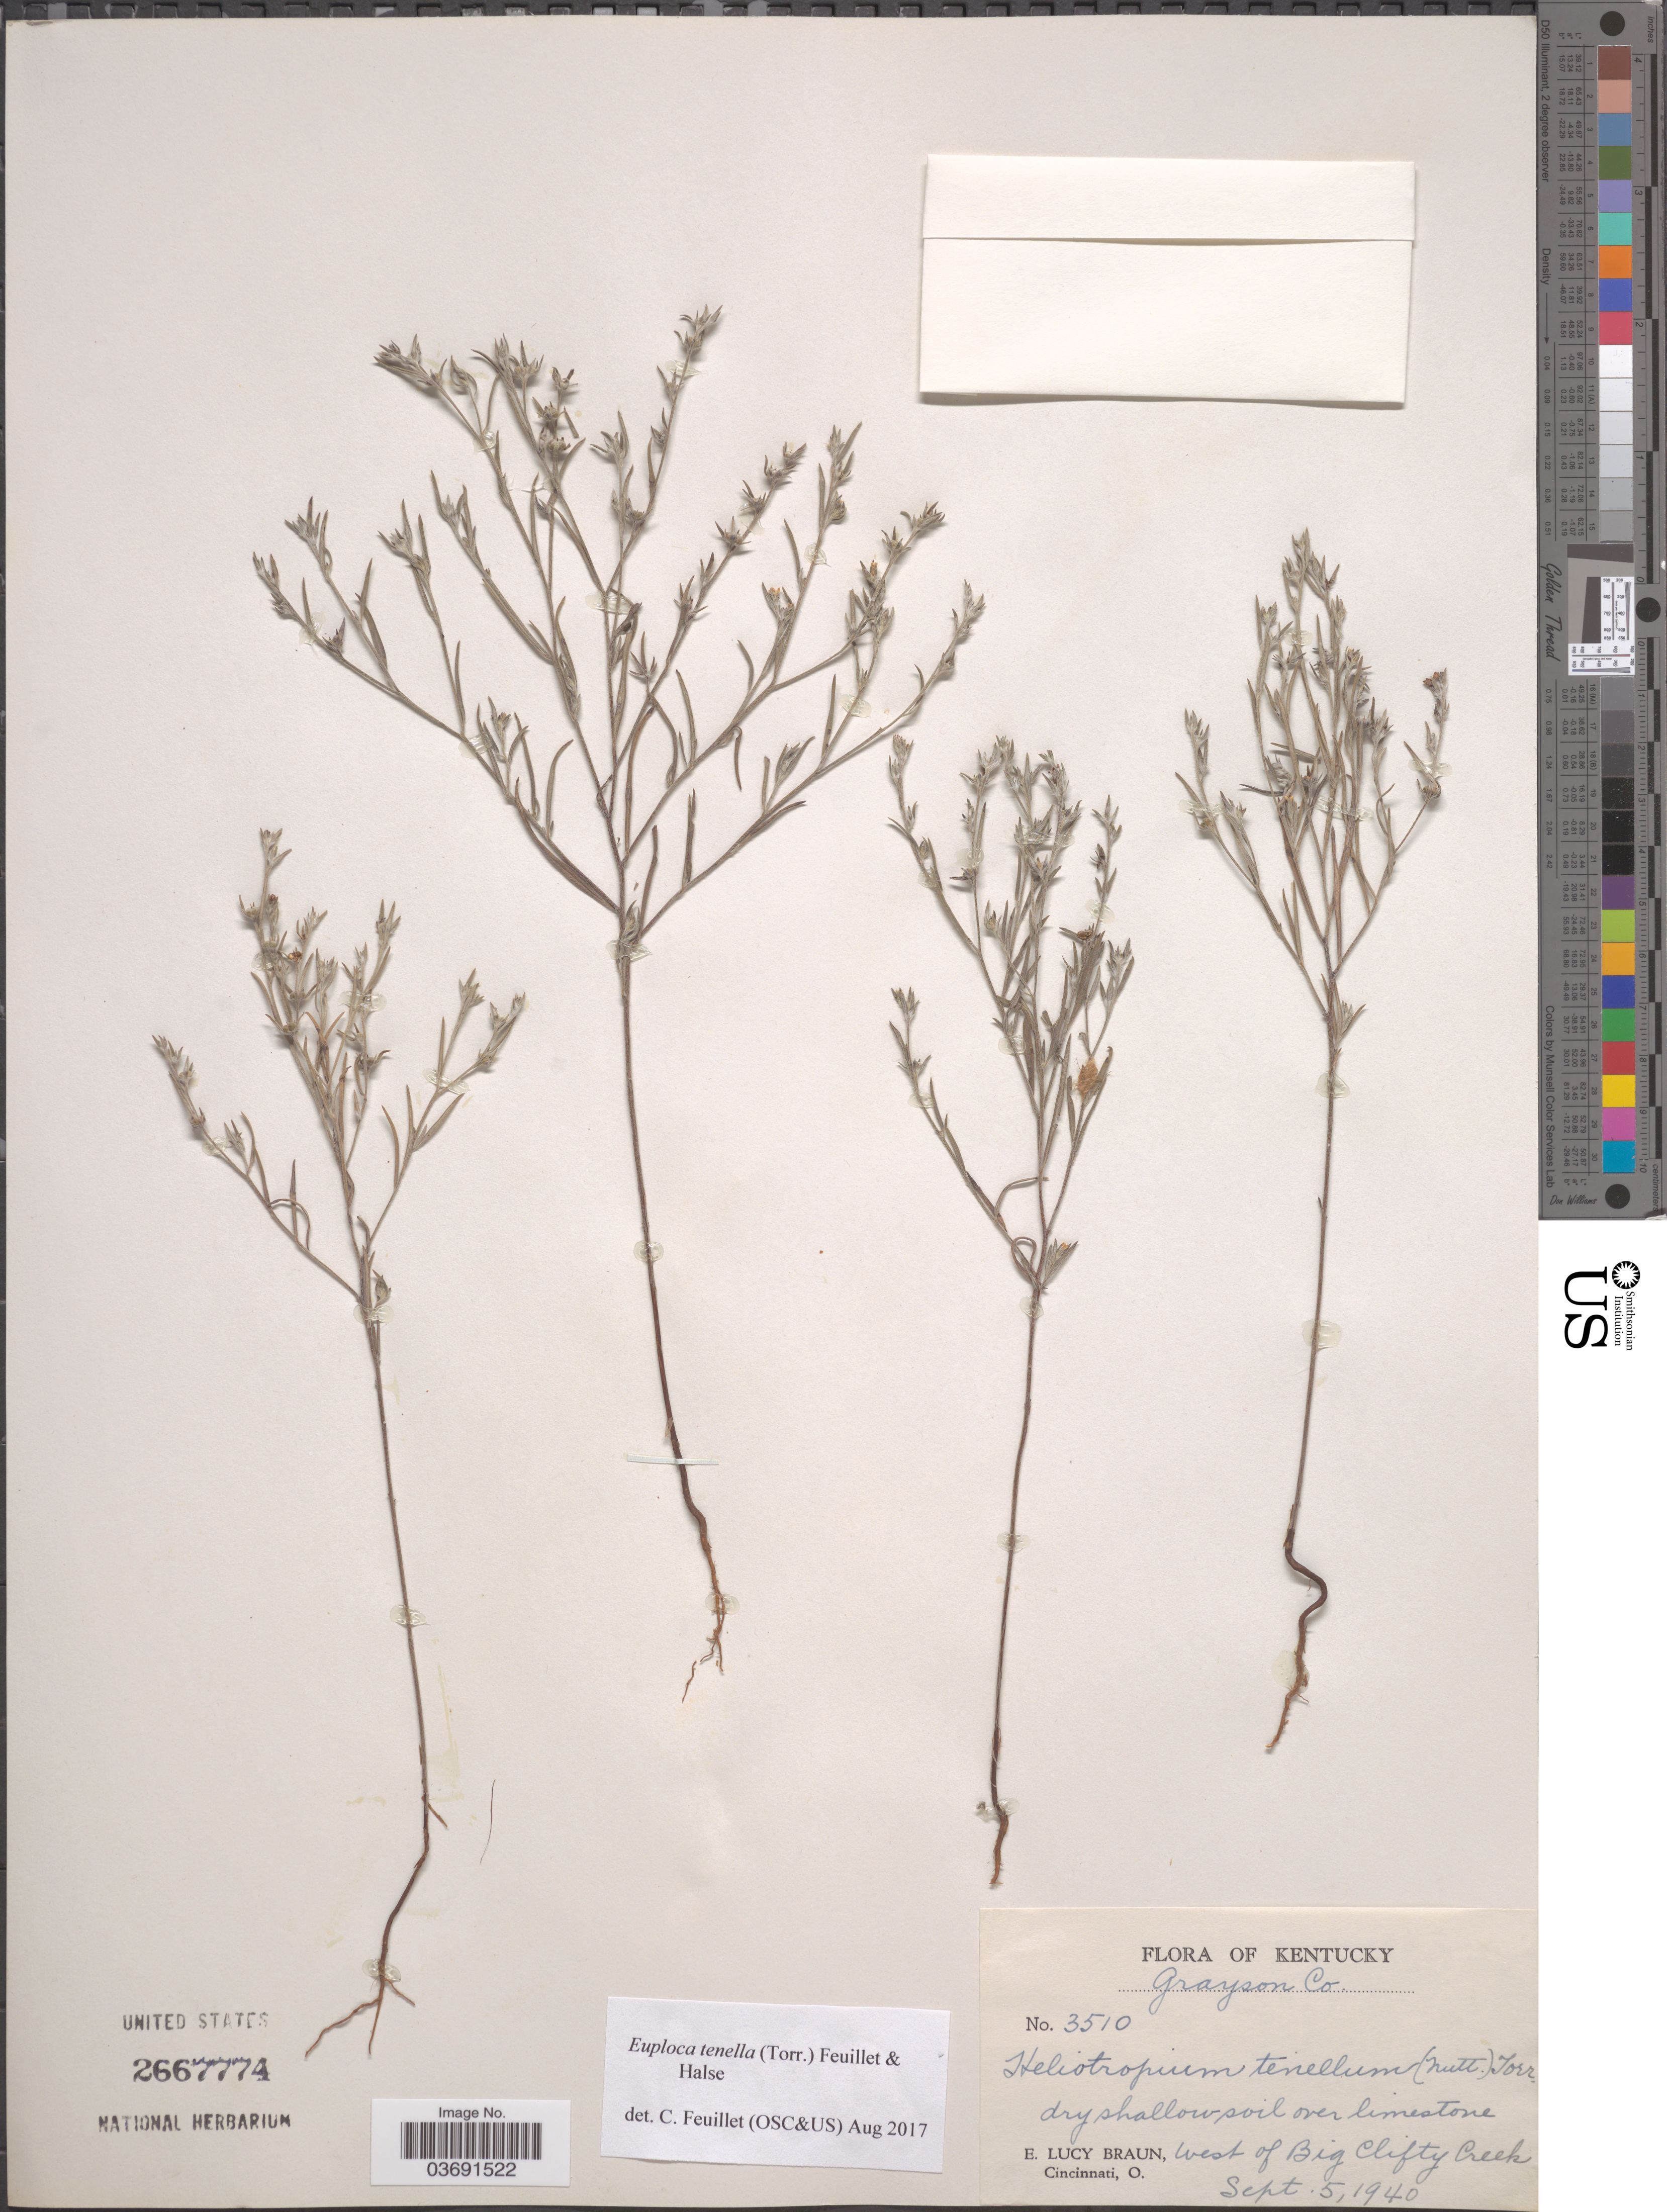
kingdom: Plantae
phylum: Tracheophyta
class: Magnoliopsida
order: Boraginales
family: Heliotropiaceae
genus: Euploca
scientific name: Euploca tenella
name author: (Torr.) Feuillet & Halse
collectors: E. L. Braun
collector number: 3510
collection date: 1940-09-05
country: United States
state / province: Kentucky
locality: Grayson Co. West of Big Clifty Creek.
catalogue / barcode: US 2667774